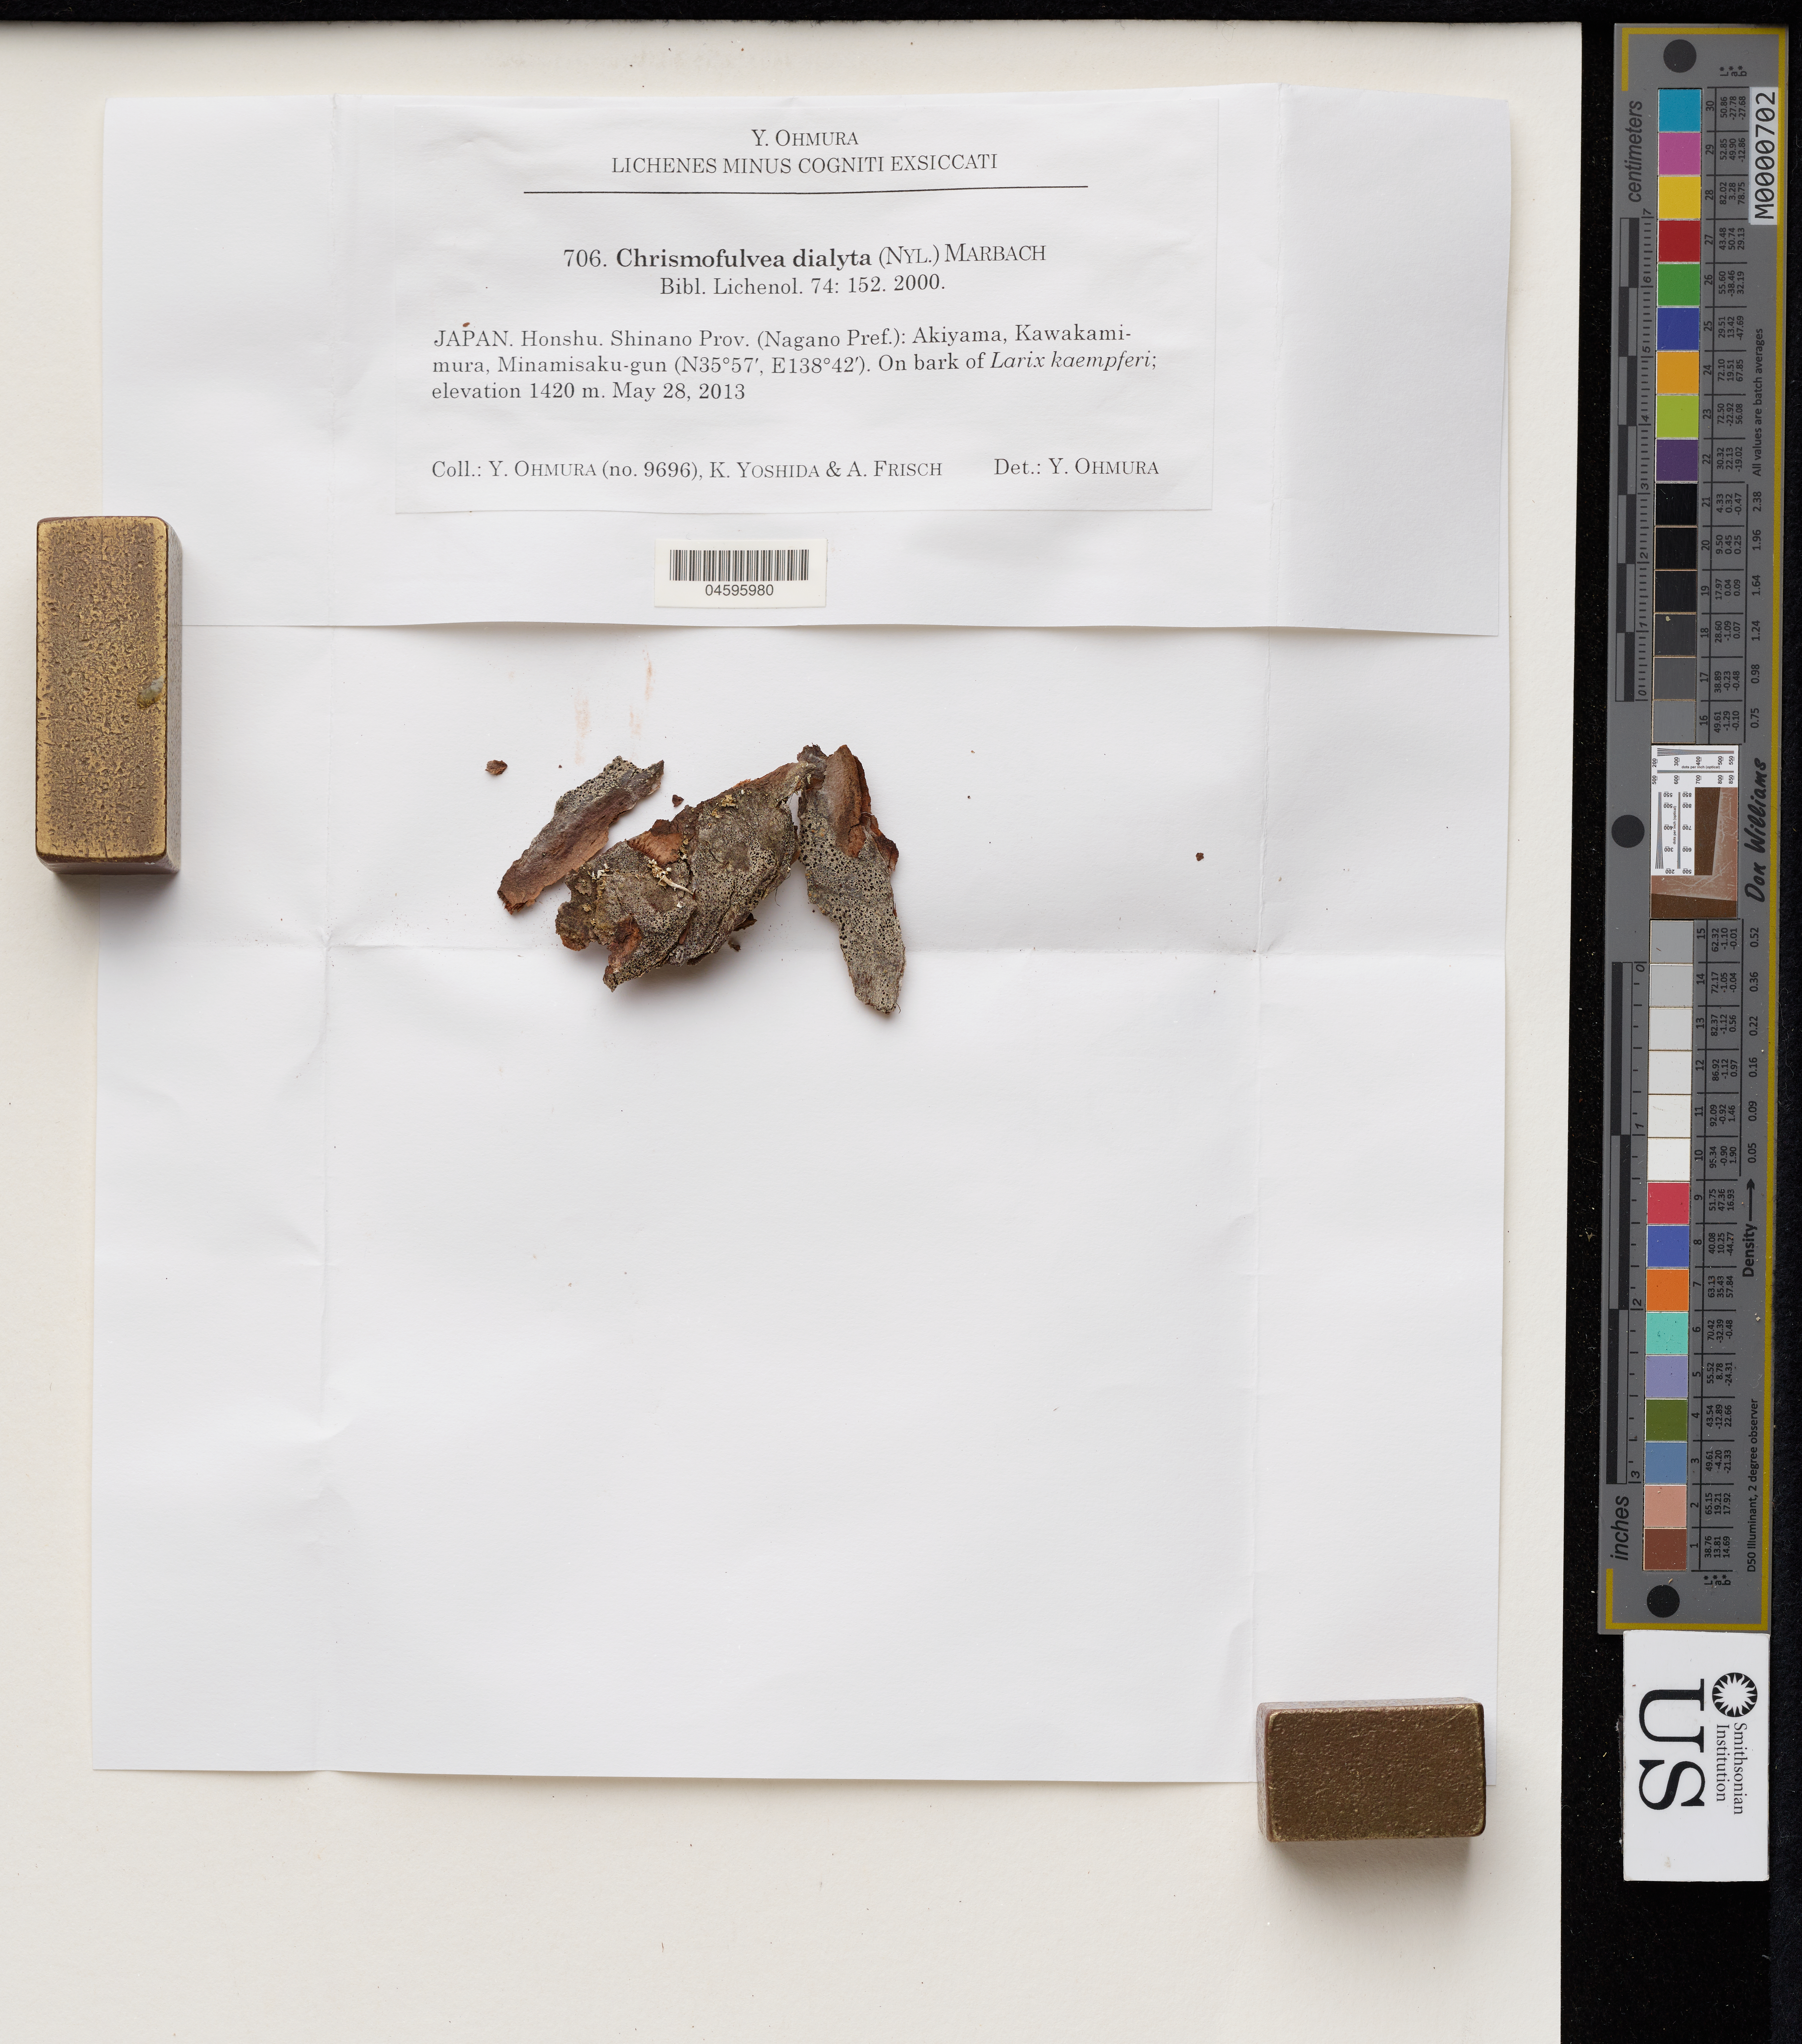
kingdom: Fungi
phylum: Ascomycota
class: Lecanoromycetes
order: Caliciales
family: Caliciaceae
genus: Chrismofulvea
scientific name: Chrismofulvea dialyta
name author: (Nyl.) Marbach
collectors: Y. Ohmura, K. Yoshida & A. Frisch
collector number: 9696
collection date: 2013-05-28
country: Japan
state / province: Nagano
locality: Honshu. Shinano Prov. Akiyama, Kawakamimura, Minamisaku-gun.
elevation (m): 1420